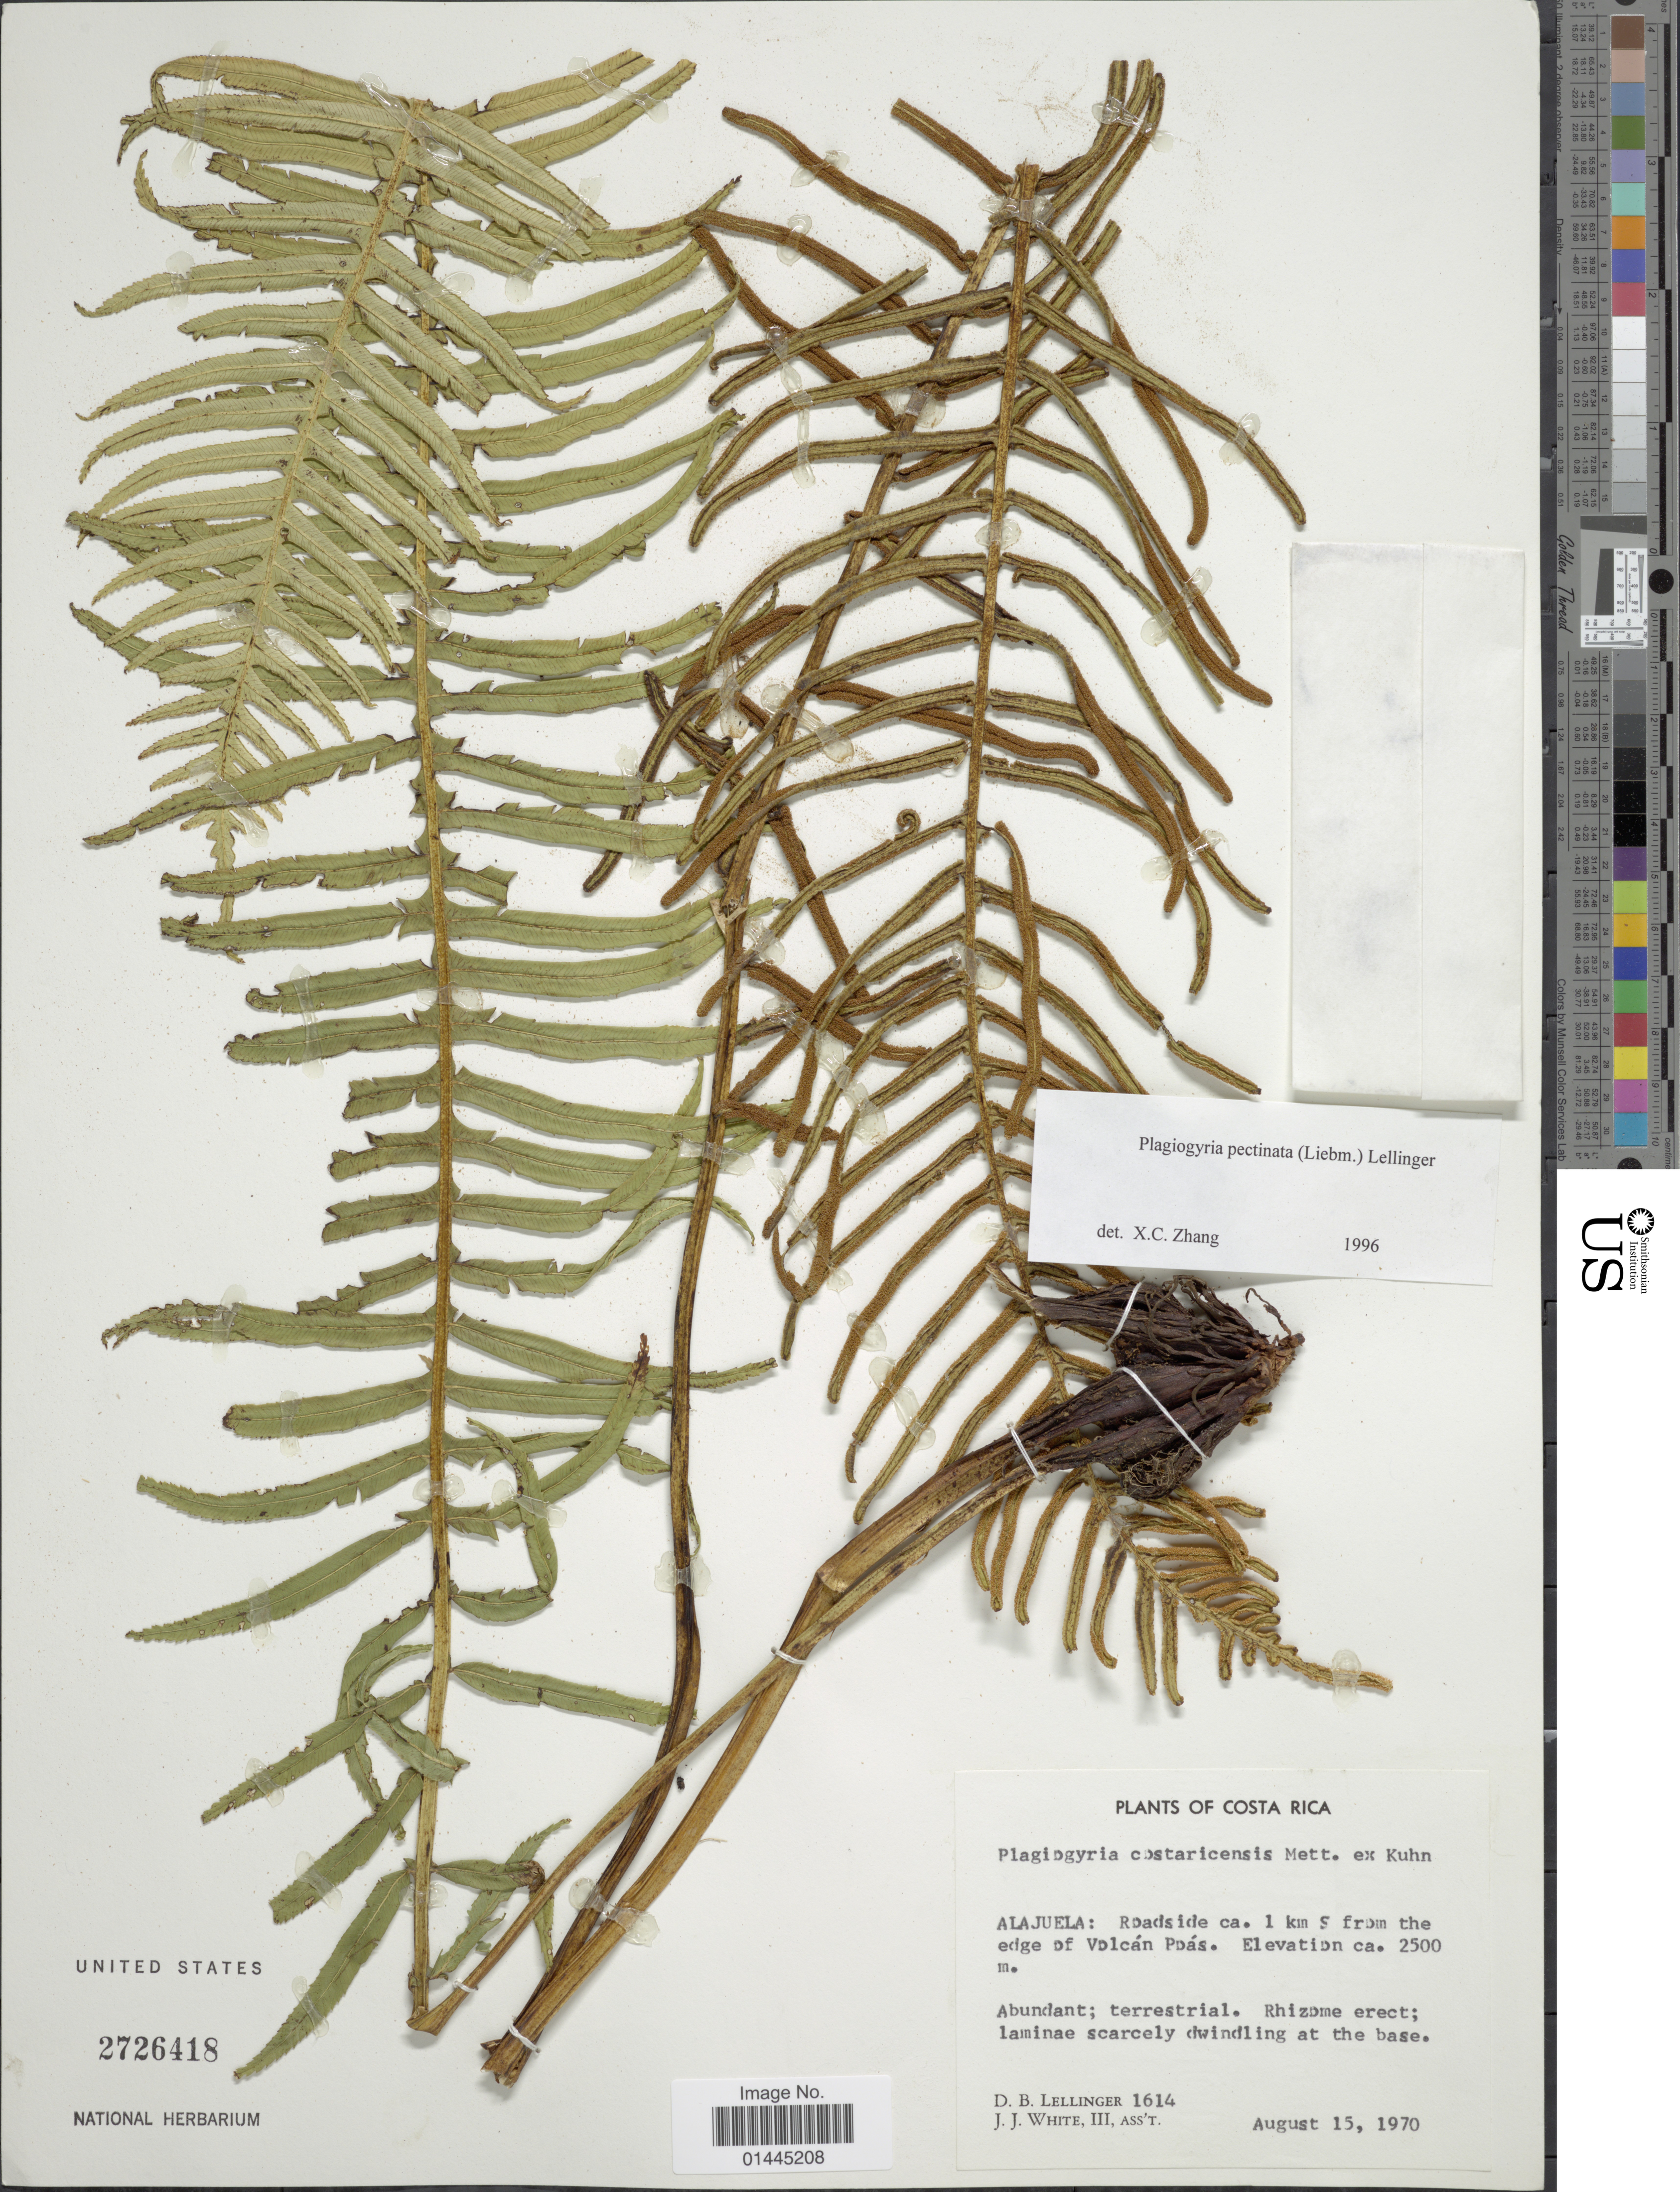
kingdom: Plantae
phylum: Tracheophyta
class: Polypodiopsida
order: Cyatheales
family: Plagiogyriaceae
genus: Plagiogyria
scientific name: Plagiogyria costaricensis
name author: Mett. ex Kuhn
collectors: D. B. Lellinger & J. J. White III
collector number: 1614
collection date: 1970-08-15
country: Costa Rica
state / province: Alajuela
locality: Roadside ca. 1 km S from the edge of Volcan Poas.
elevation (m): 2500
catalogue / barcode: US 2726418